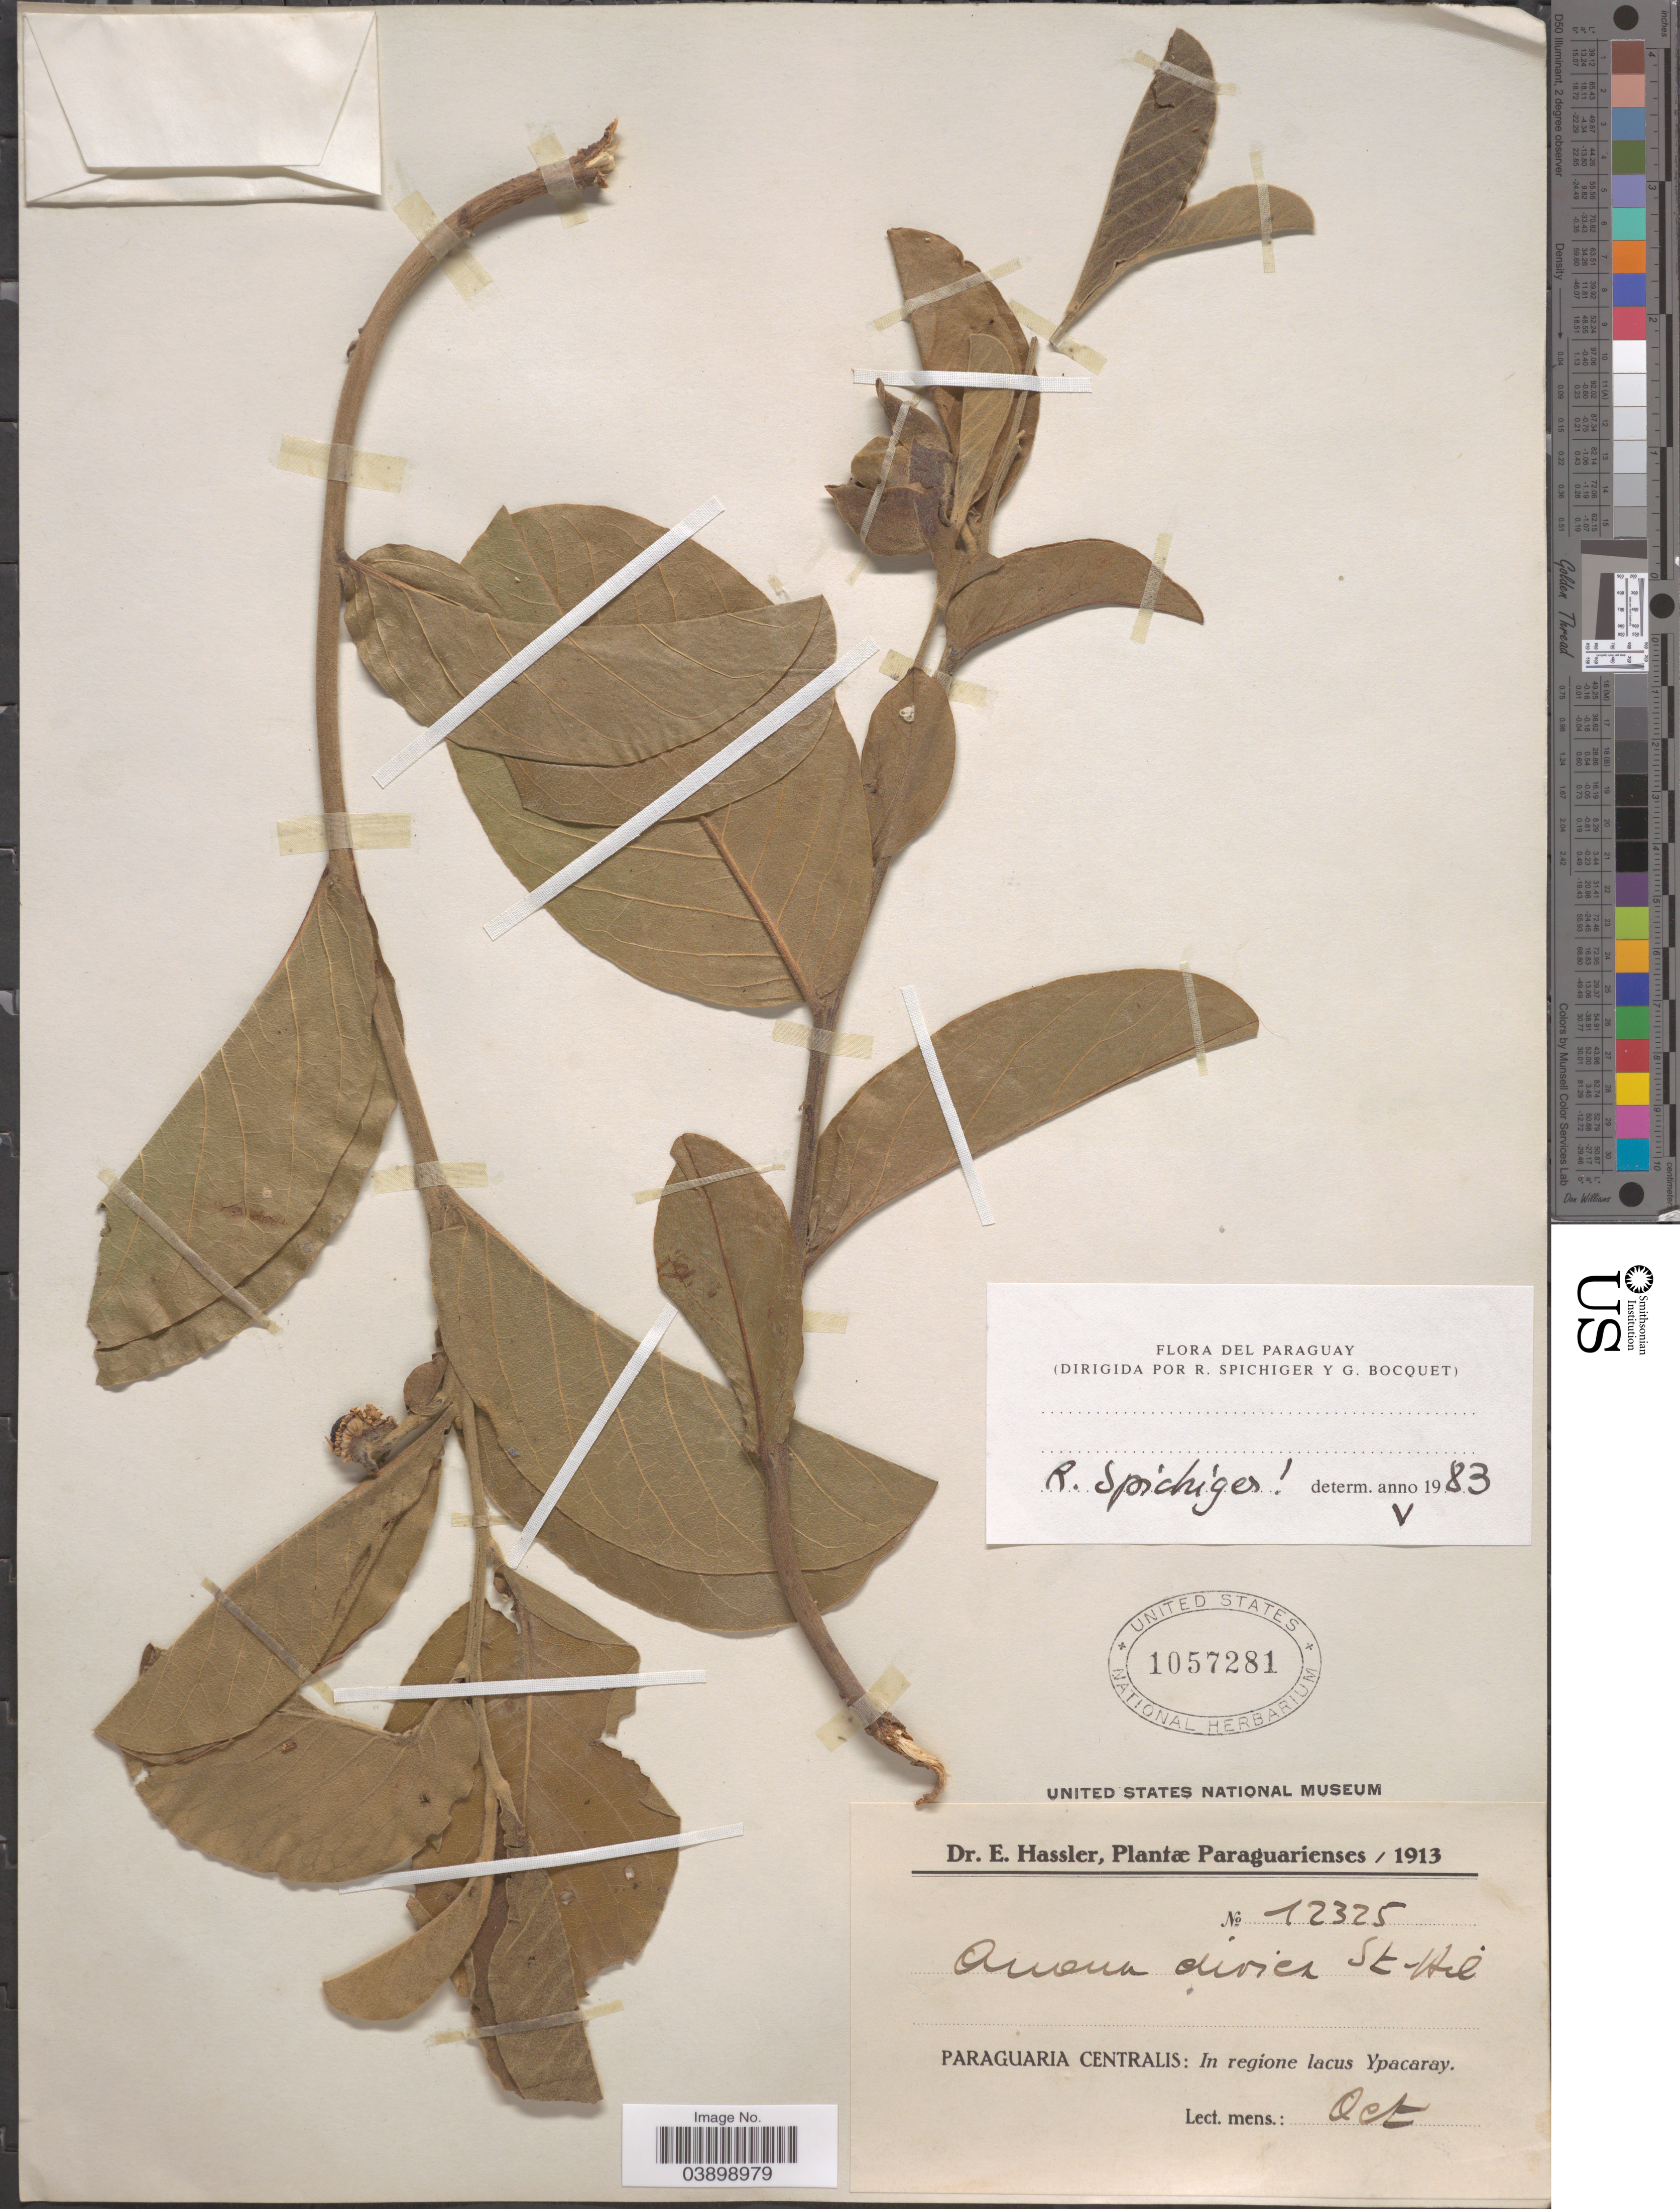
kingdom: Plantae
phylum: Tracheophyta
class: Magnoliopsida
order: Magnoliales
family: Annonaceae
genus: Annona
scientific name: Annona dioica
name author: A. St.-Hil.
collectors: E. Hassler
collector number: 12325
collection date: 1913-10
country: Paraguay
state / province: Paraguari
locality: Paraguaria Centralis: In regione lacus Ypacaray.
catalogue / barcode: US 1057281